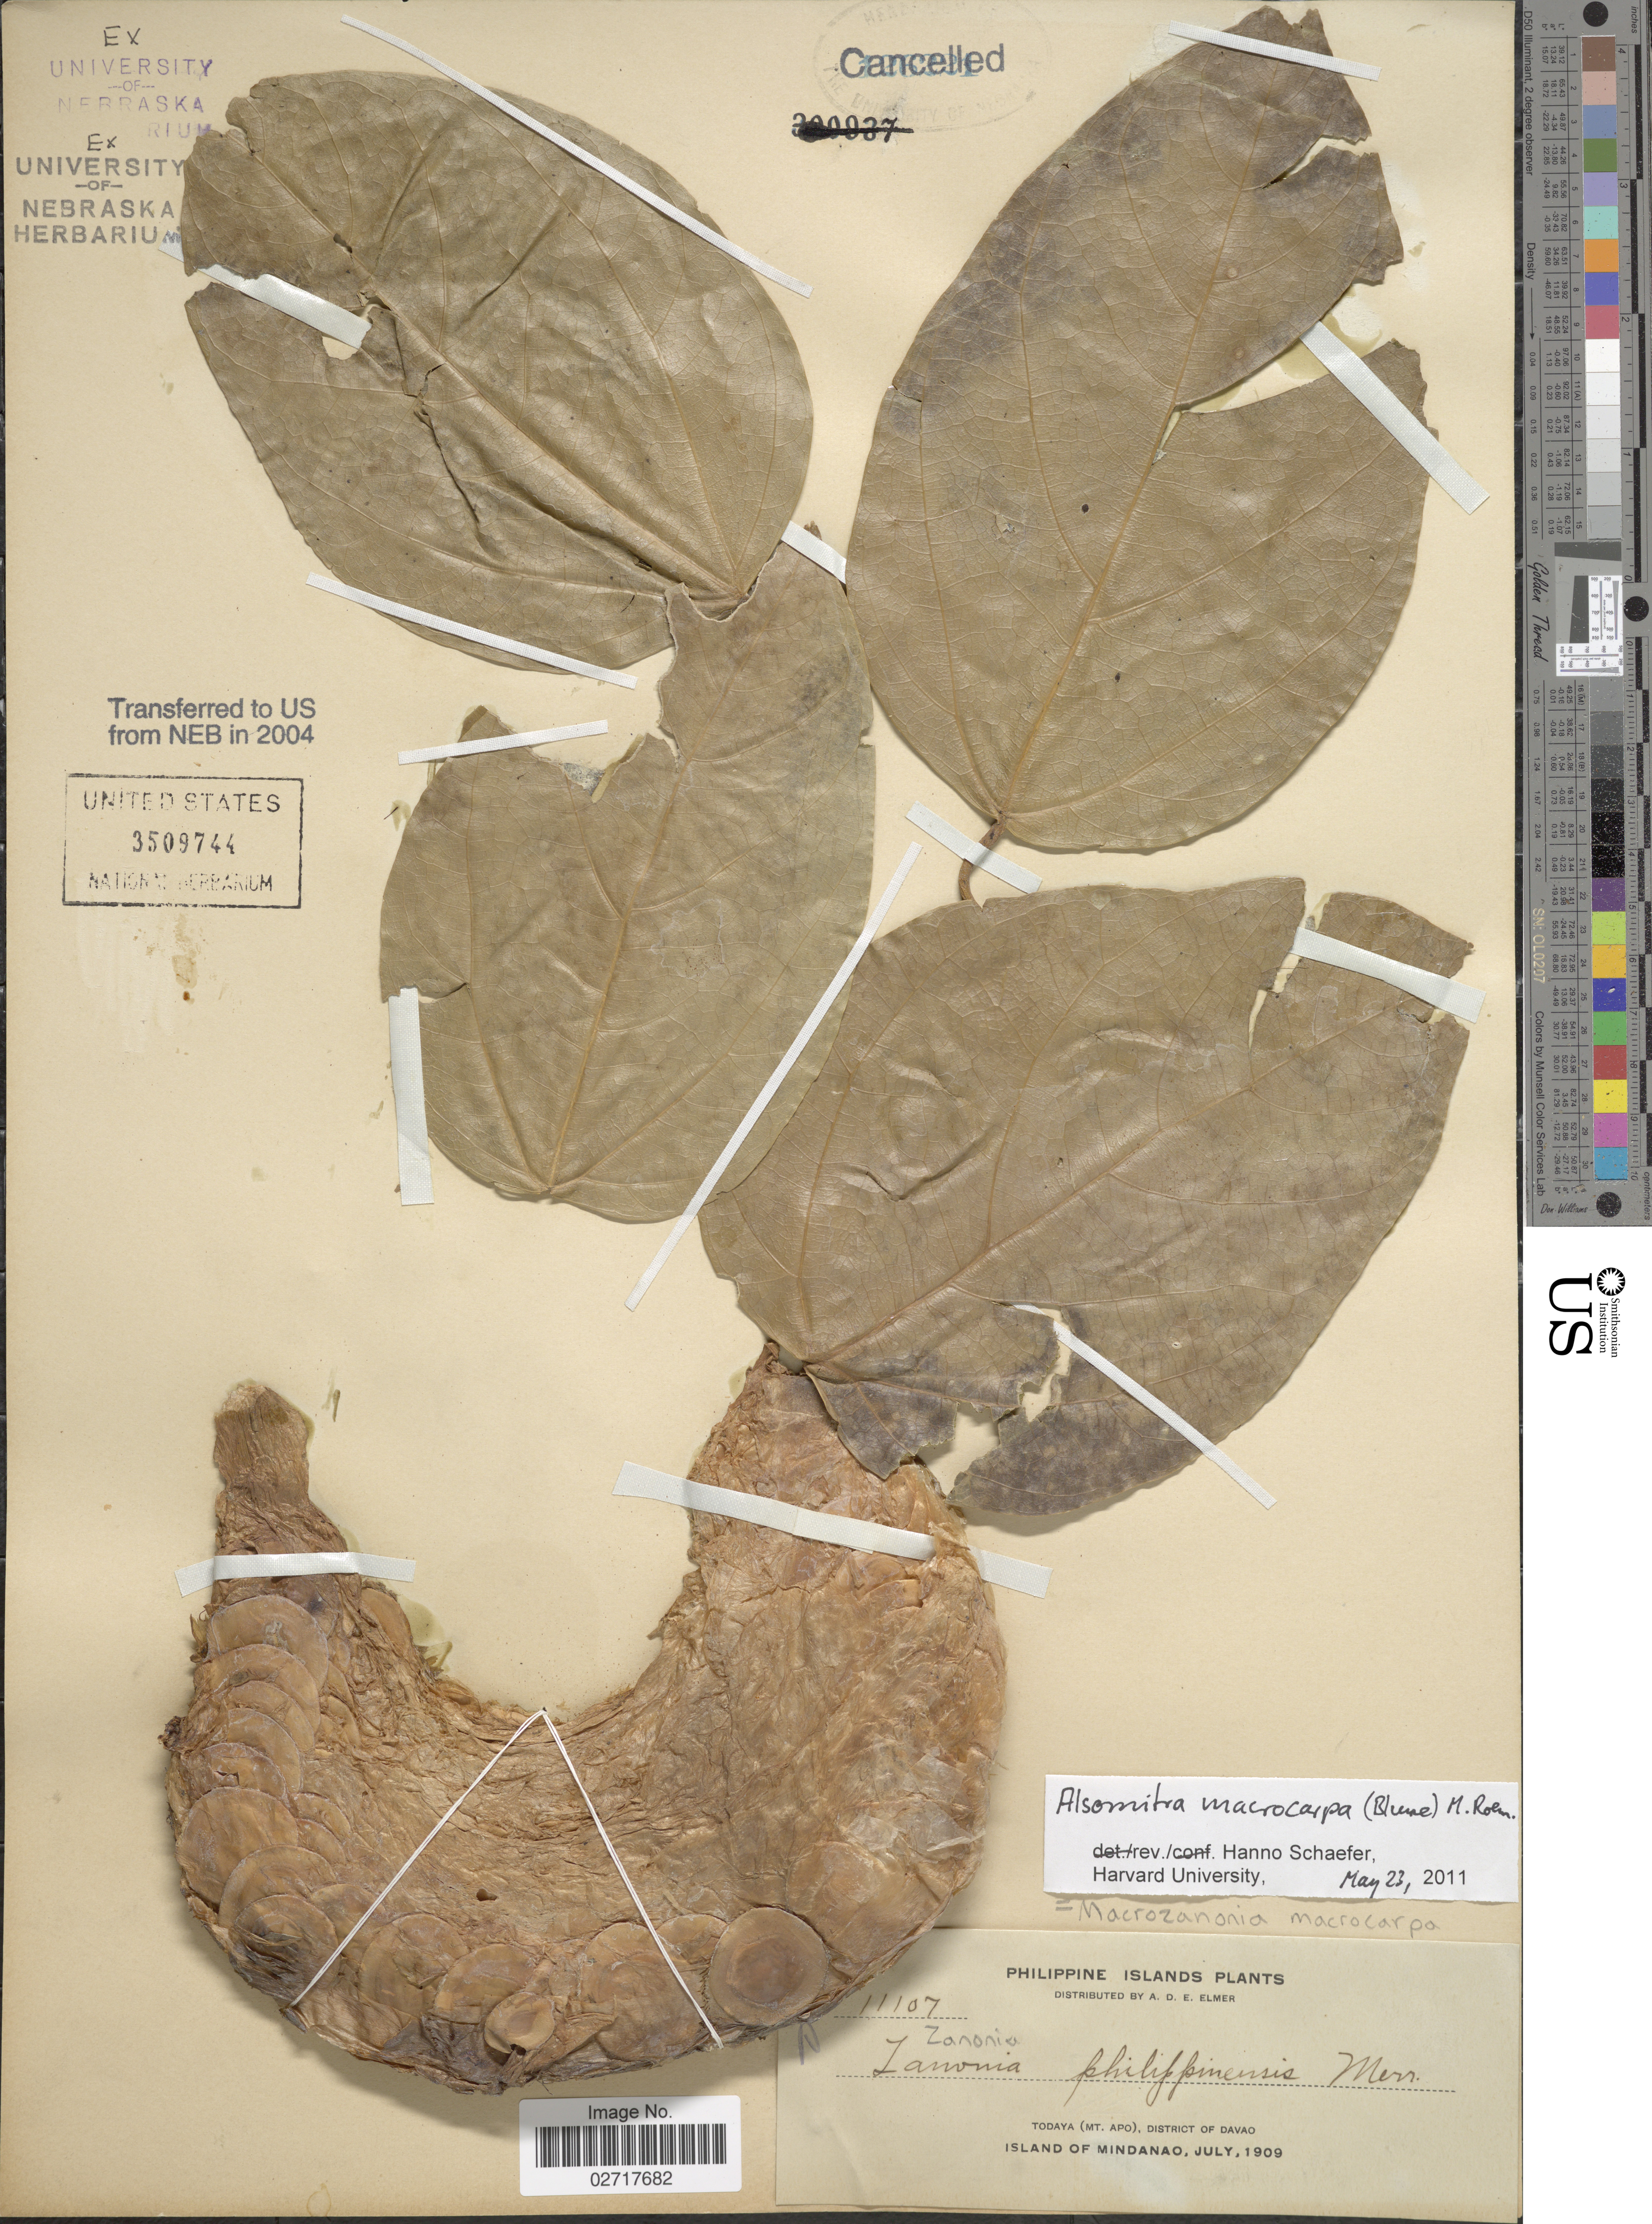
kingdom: Plantae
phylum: Tracheophyta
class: Magnoliopsida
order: Cucurbitales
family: Cucurbitaceae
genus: Alsomitra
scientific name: Alsomitra philippinensis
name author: Cogn.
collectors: A. D. E. Elmer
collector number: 11107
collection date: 1909-07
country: Philippines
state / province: Davao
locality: Philippine Islands. Todaya (Mt. Apo), District of Davao. Island of Mindanao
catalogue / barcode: US 3509744